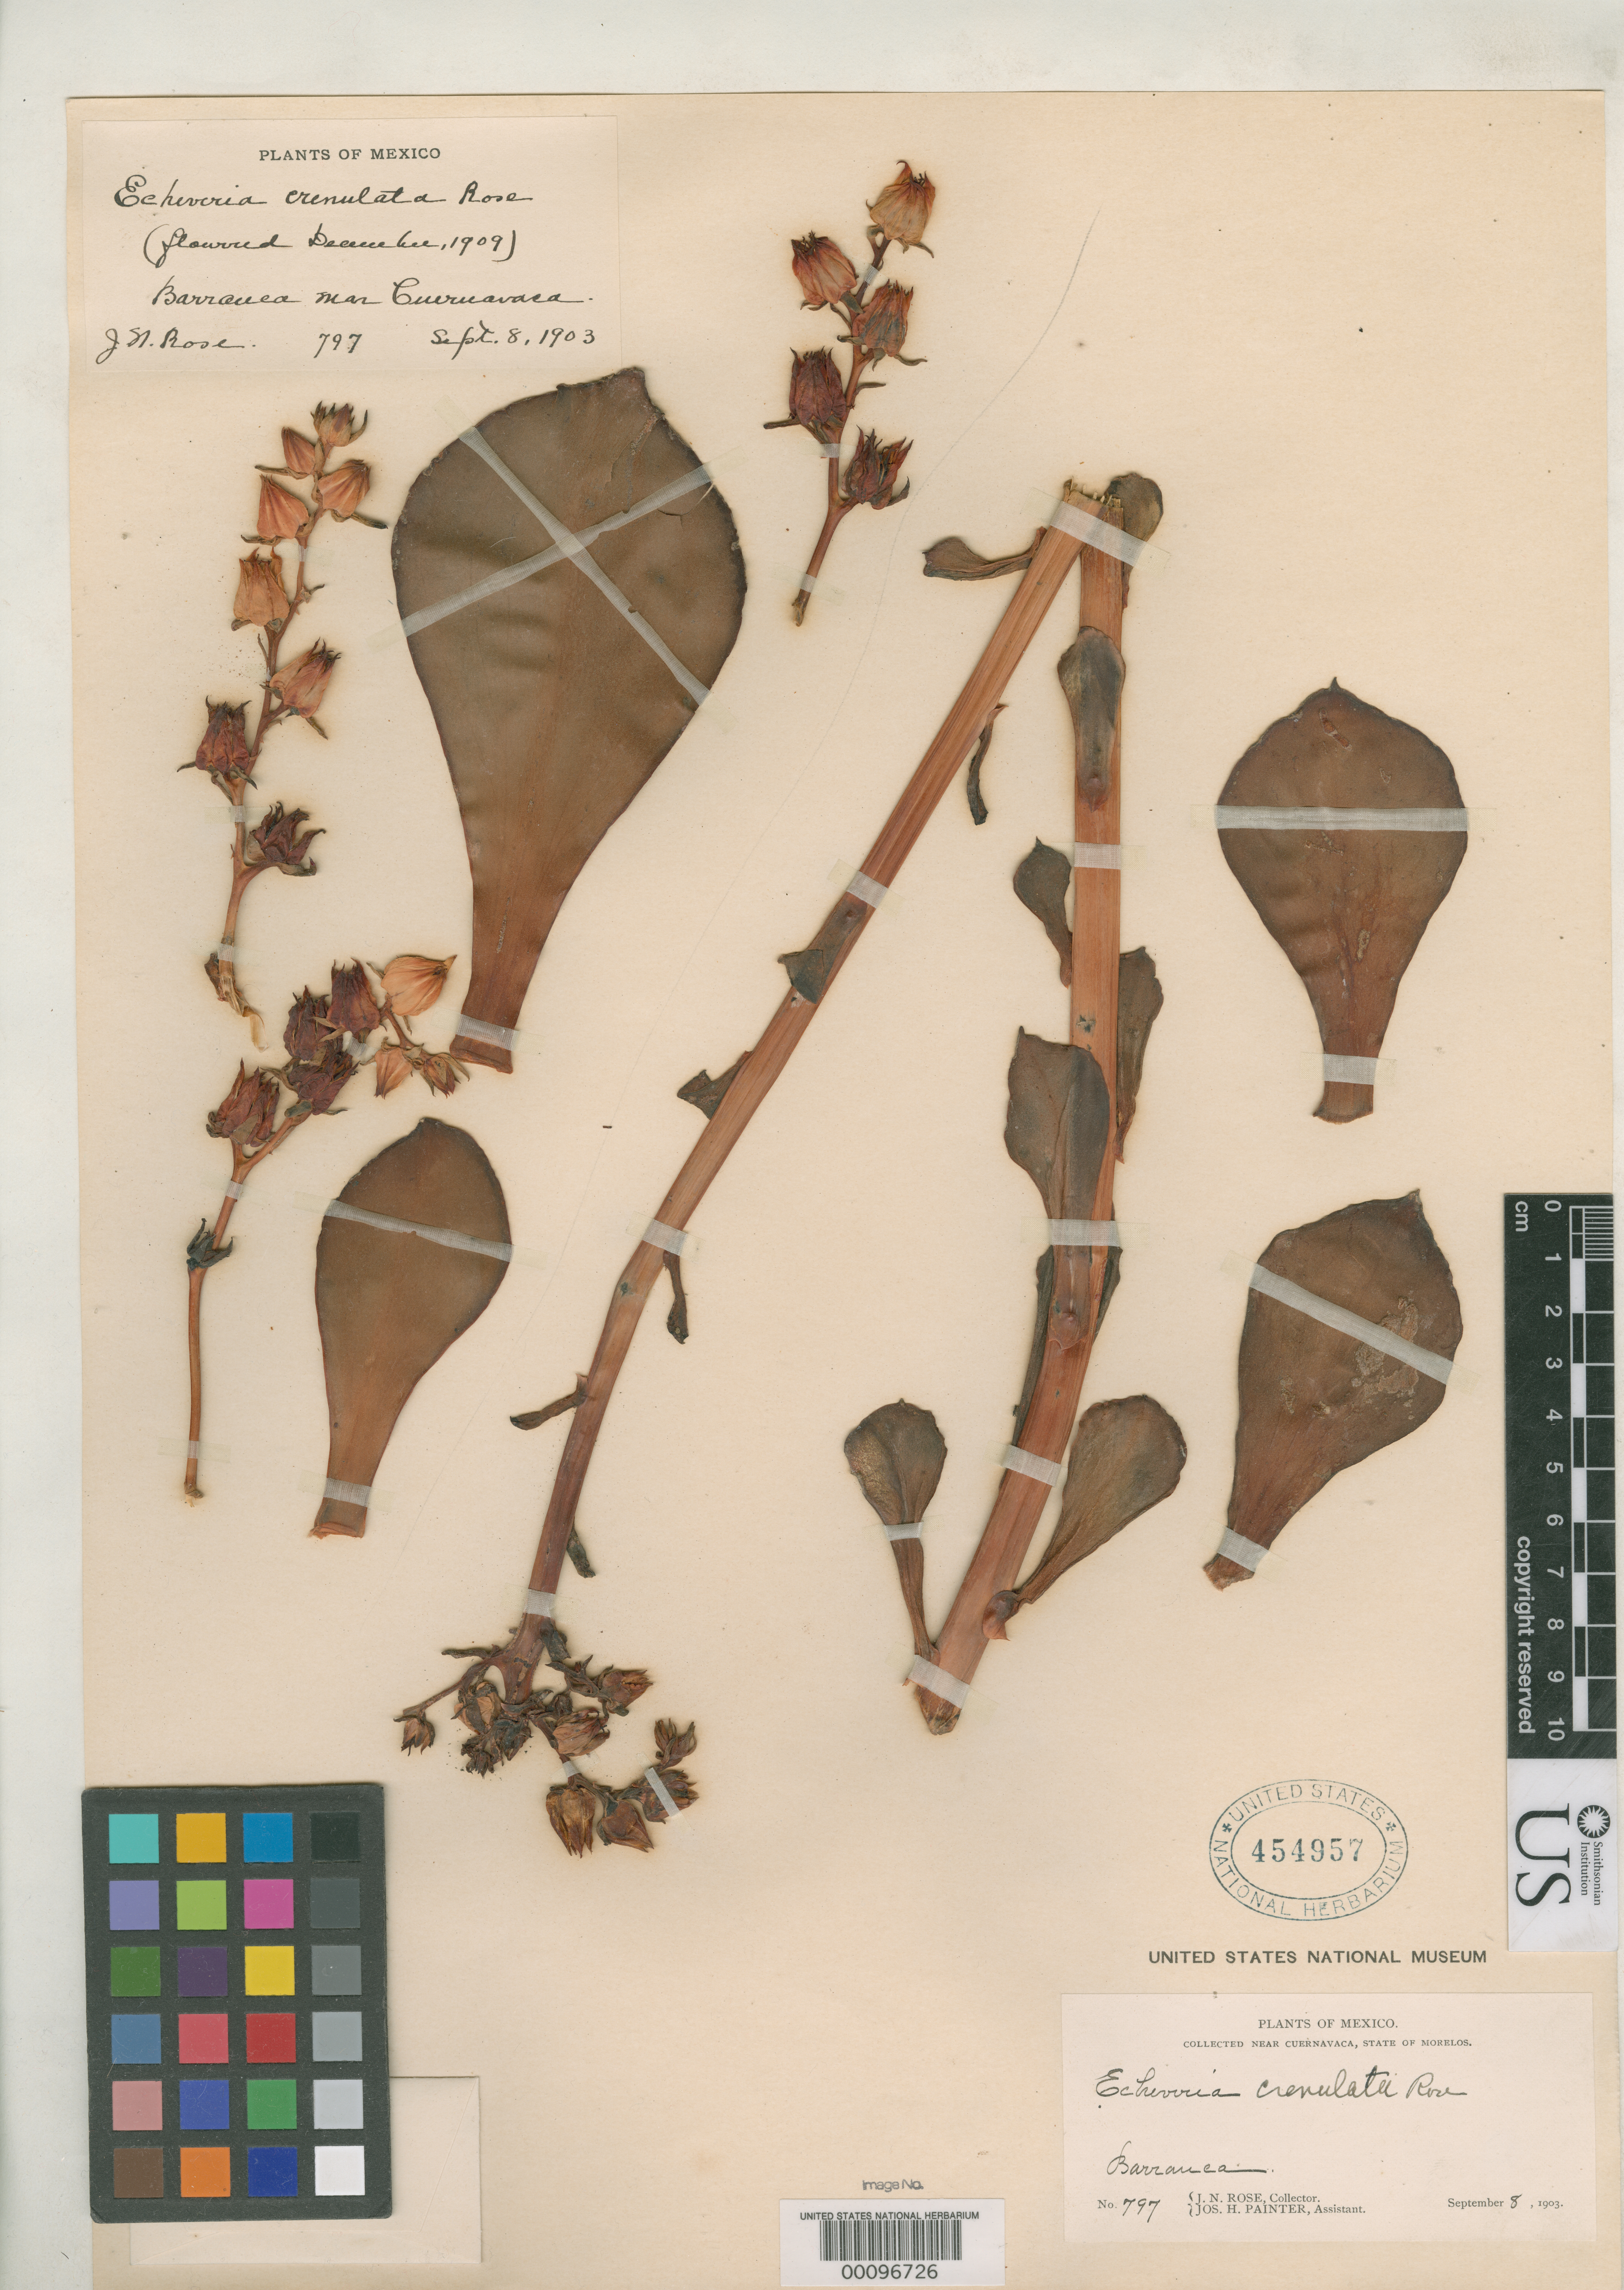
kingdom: Plantae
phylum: Tracheophyta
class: Magnoliopsida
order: Saxifragales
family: Crassulaceae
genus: Echeveria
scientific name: Echeveria crenulata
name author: Rose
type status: Holotype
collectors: J. N. Rose & J. H. Painter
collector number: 797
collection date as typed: Sep 1903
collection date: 1903-09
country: Mexico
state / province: Morelos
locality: Near Cuernavaca.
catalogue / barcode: US 454957